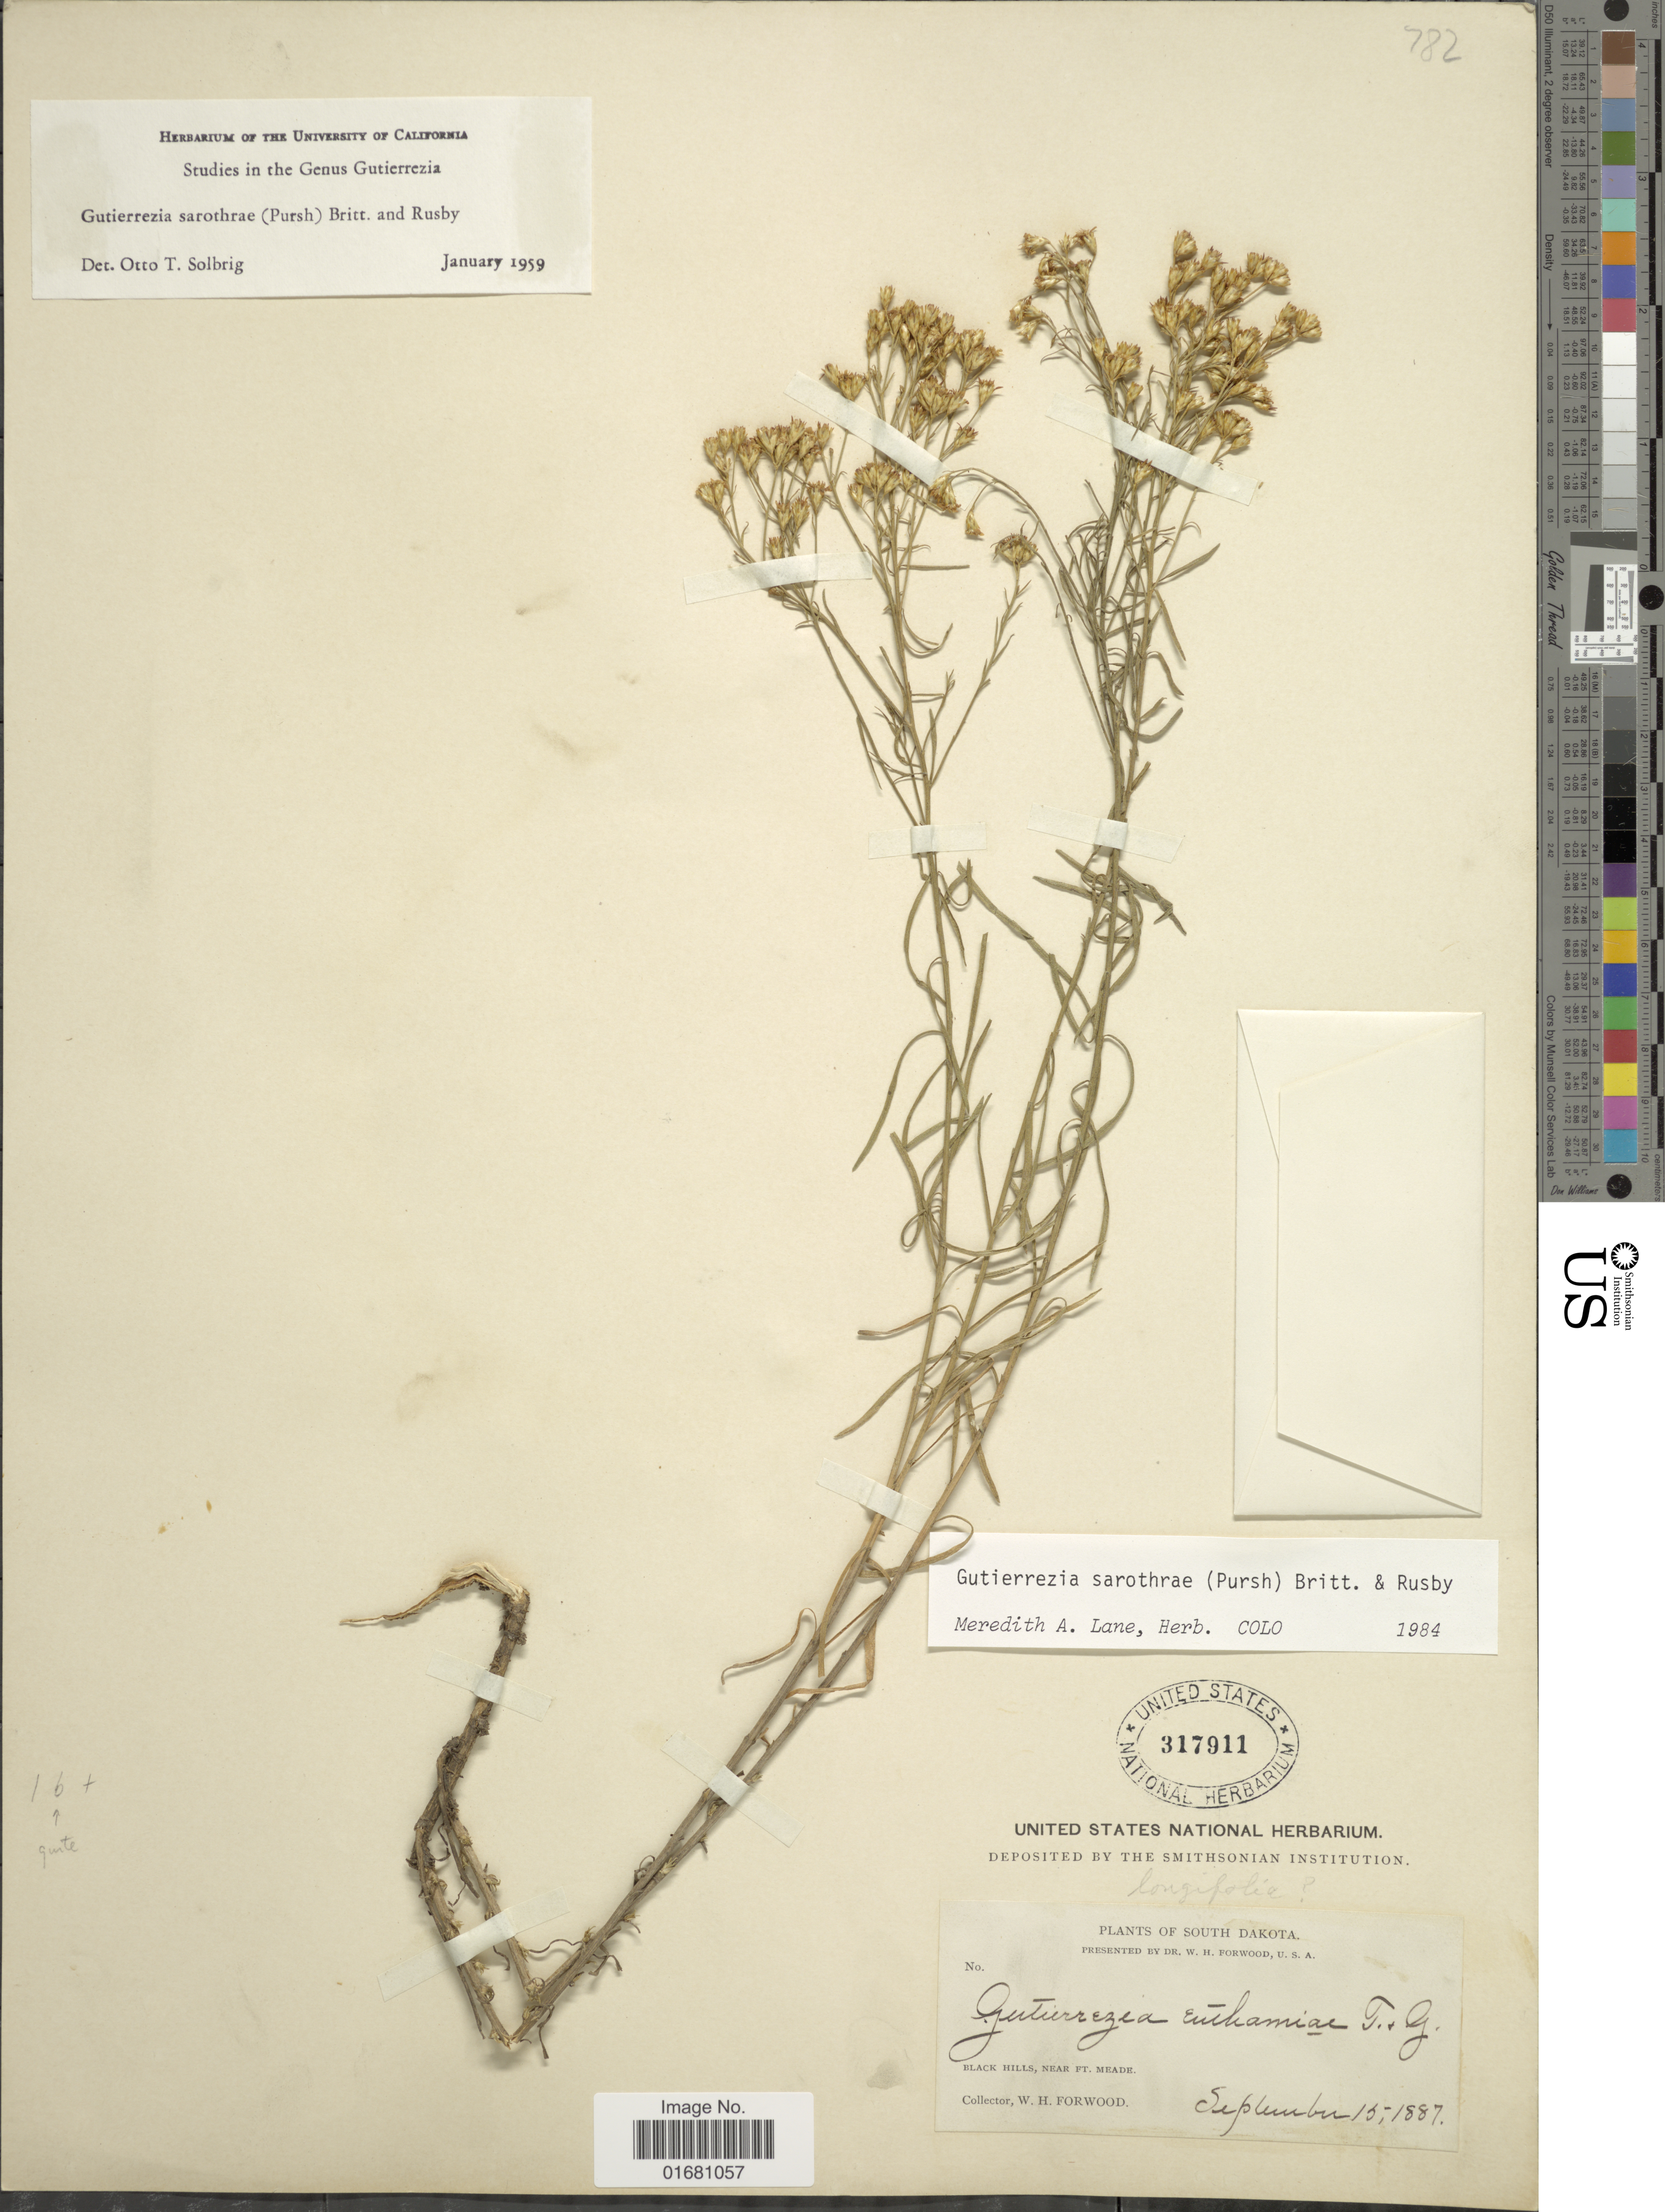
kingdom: Plantae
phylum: Tracheophyta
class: Magnoliopsida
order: Asterales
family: Asteraceae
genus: Gutierrezia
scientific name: Gutierrezia sarothrae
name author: (Pursh) Britton & Rusby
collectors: W. Forwood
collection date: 1887-09-15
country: United States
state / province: South Dakota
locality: Black Hills, Near Ft. Meade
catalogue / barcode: US 317911